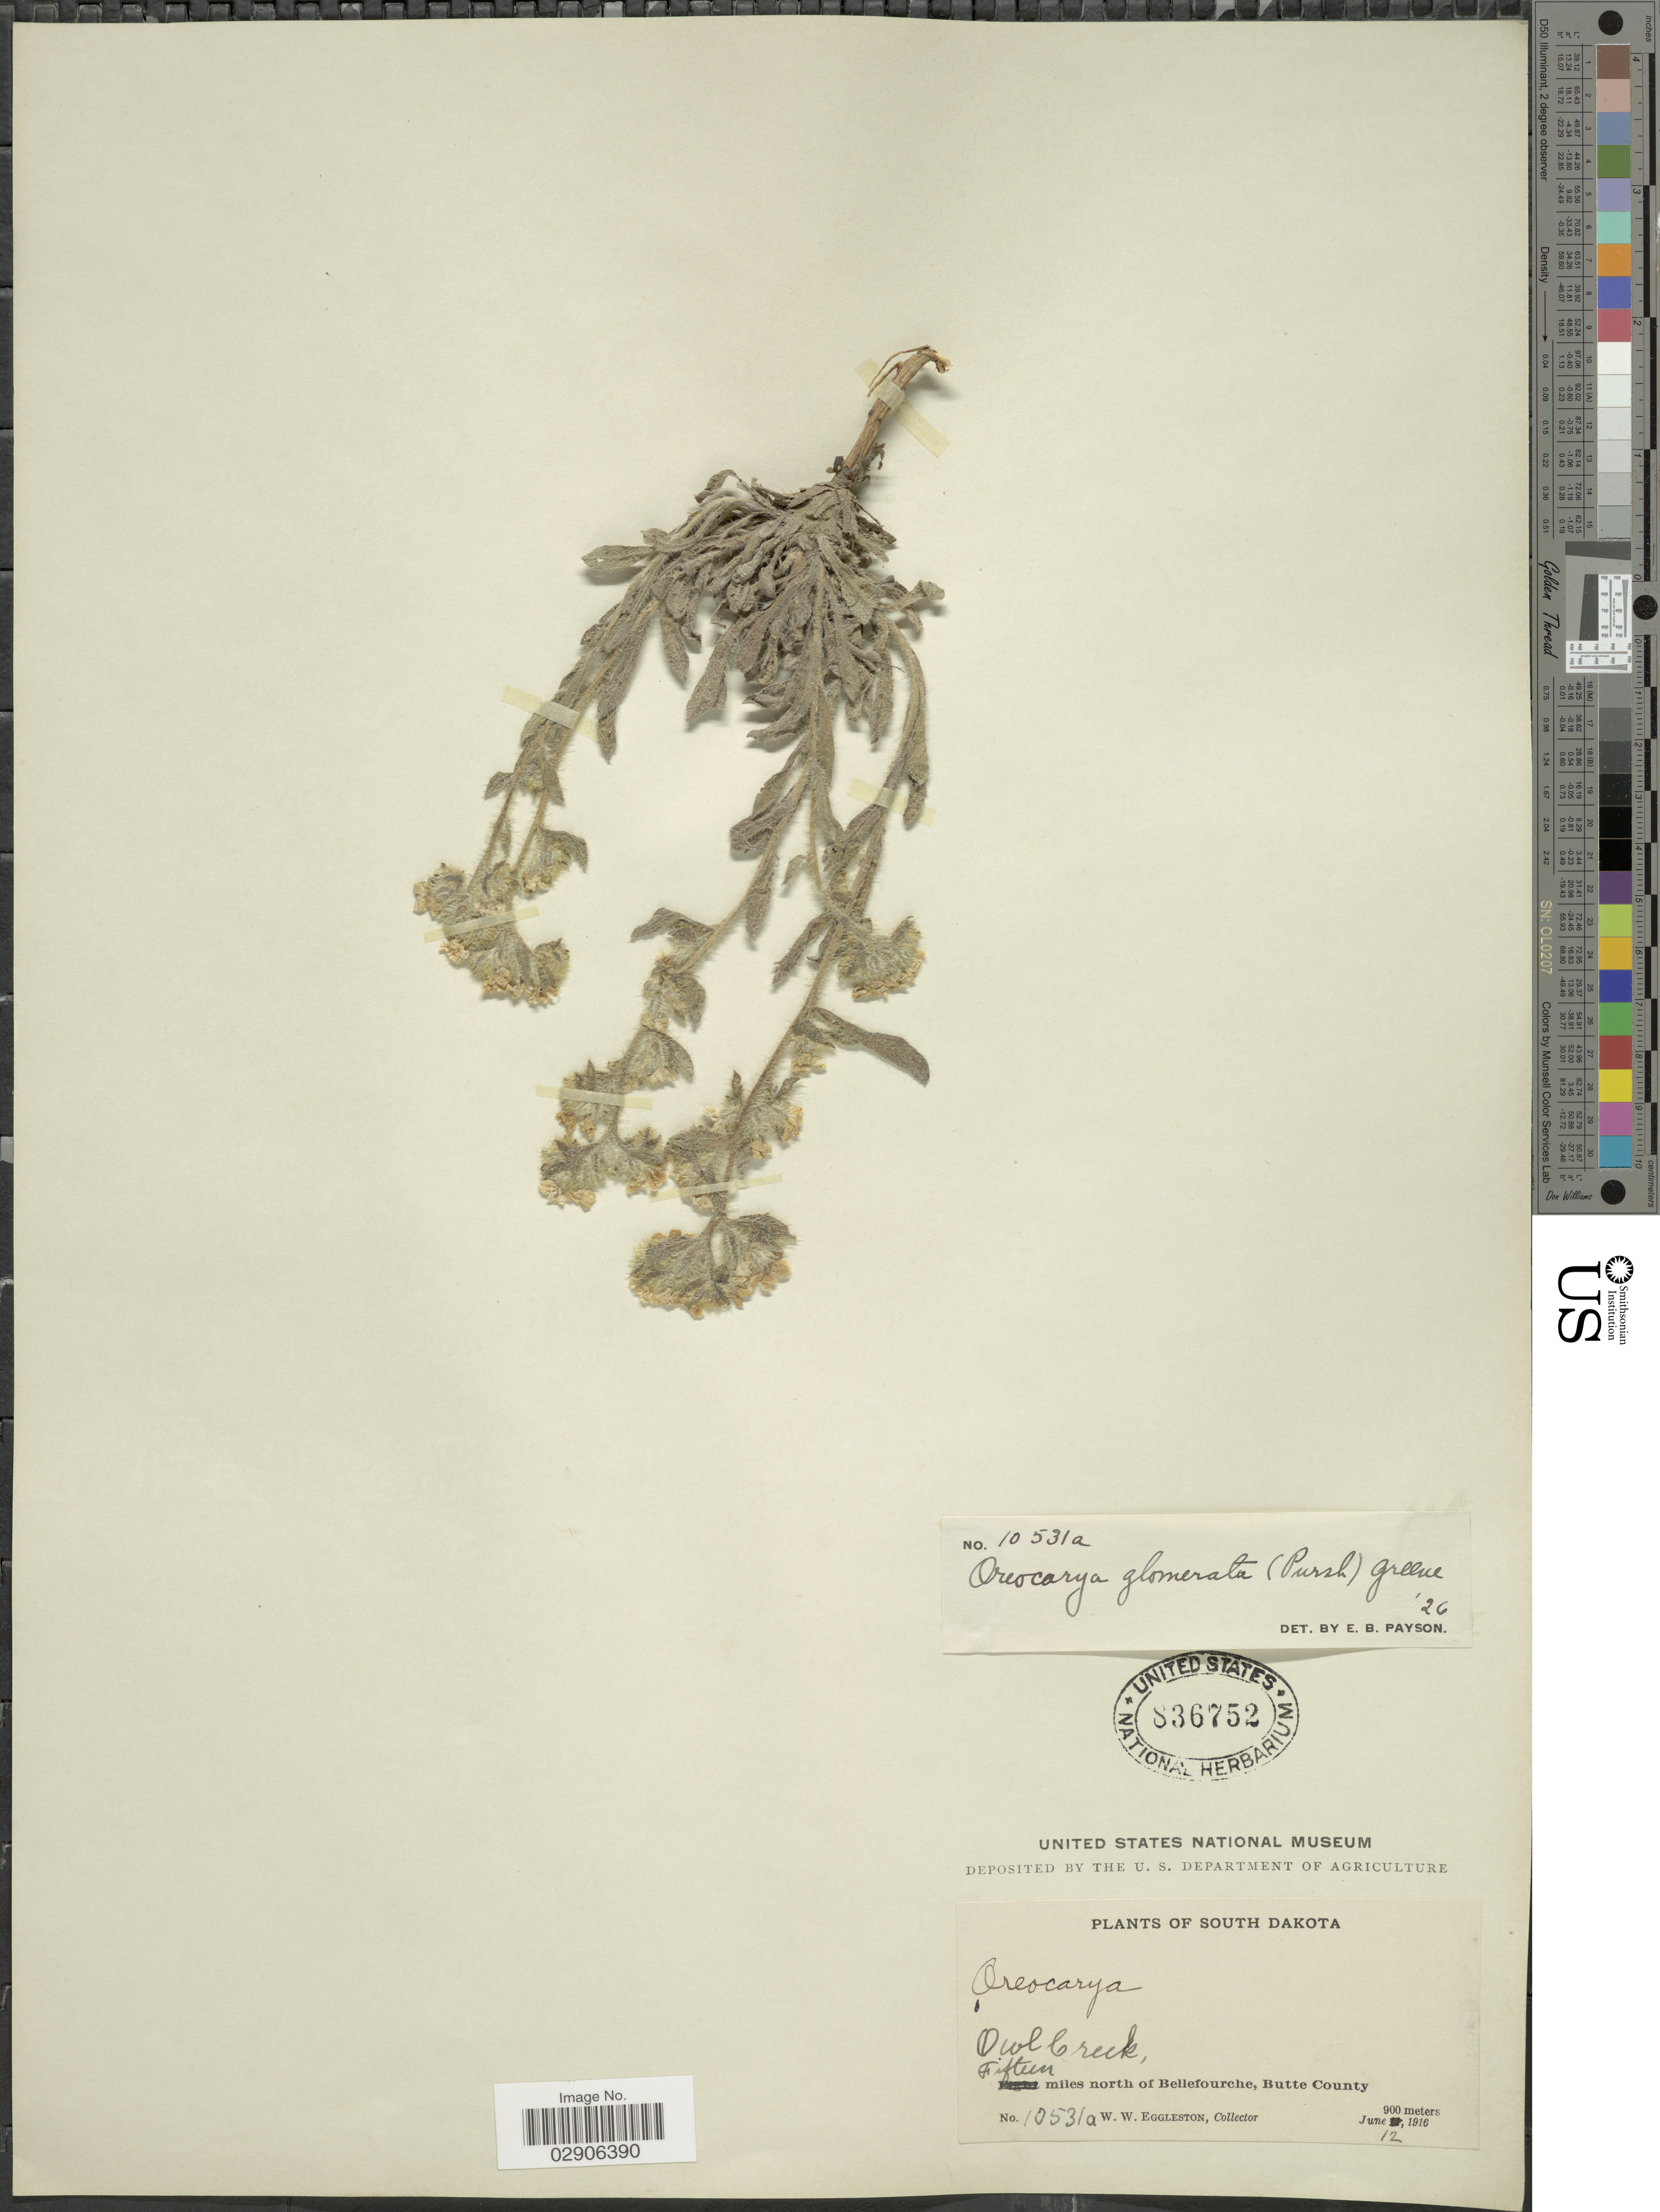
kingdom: Plantae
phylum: Tracheophyta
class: Magnoliopsida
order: Boraginales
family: Boraginaceae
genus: Cryptantha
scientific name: Cryptantha glomerata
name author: (G. Don) Lehm.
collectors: W. W. Eggleston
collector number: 10531a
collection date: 1916-06-12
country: United States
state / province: South Dakota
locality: Owl Creek, Fifteen miles north of Bellefourche, Butte County.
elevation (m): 900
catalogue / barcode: US 836752